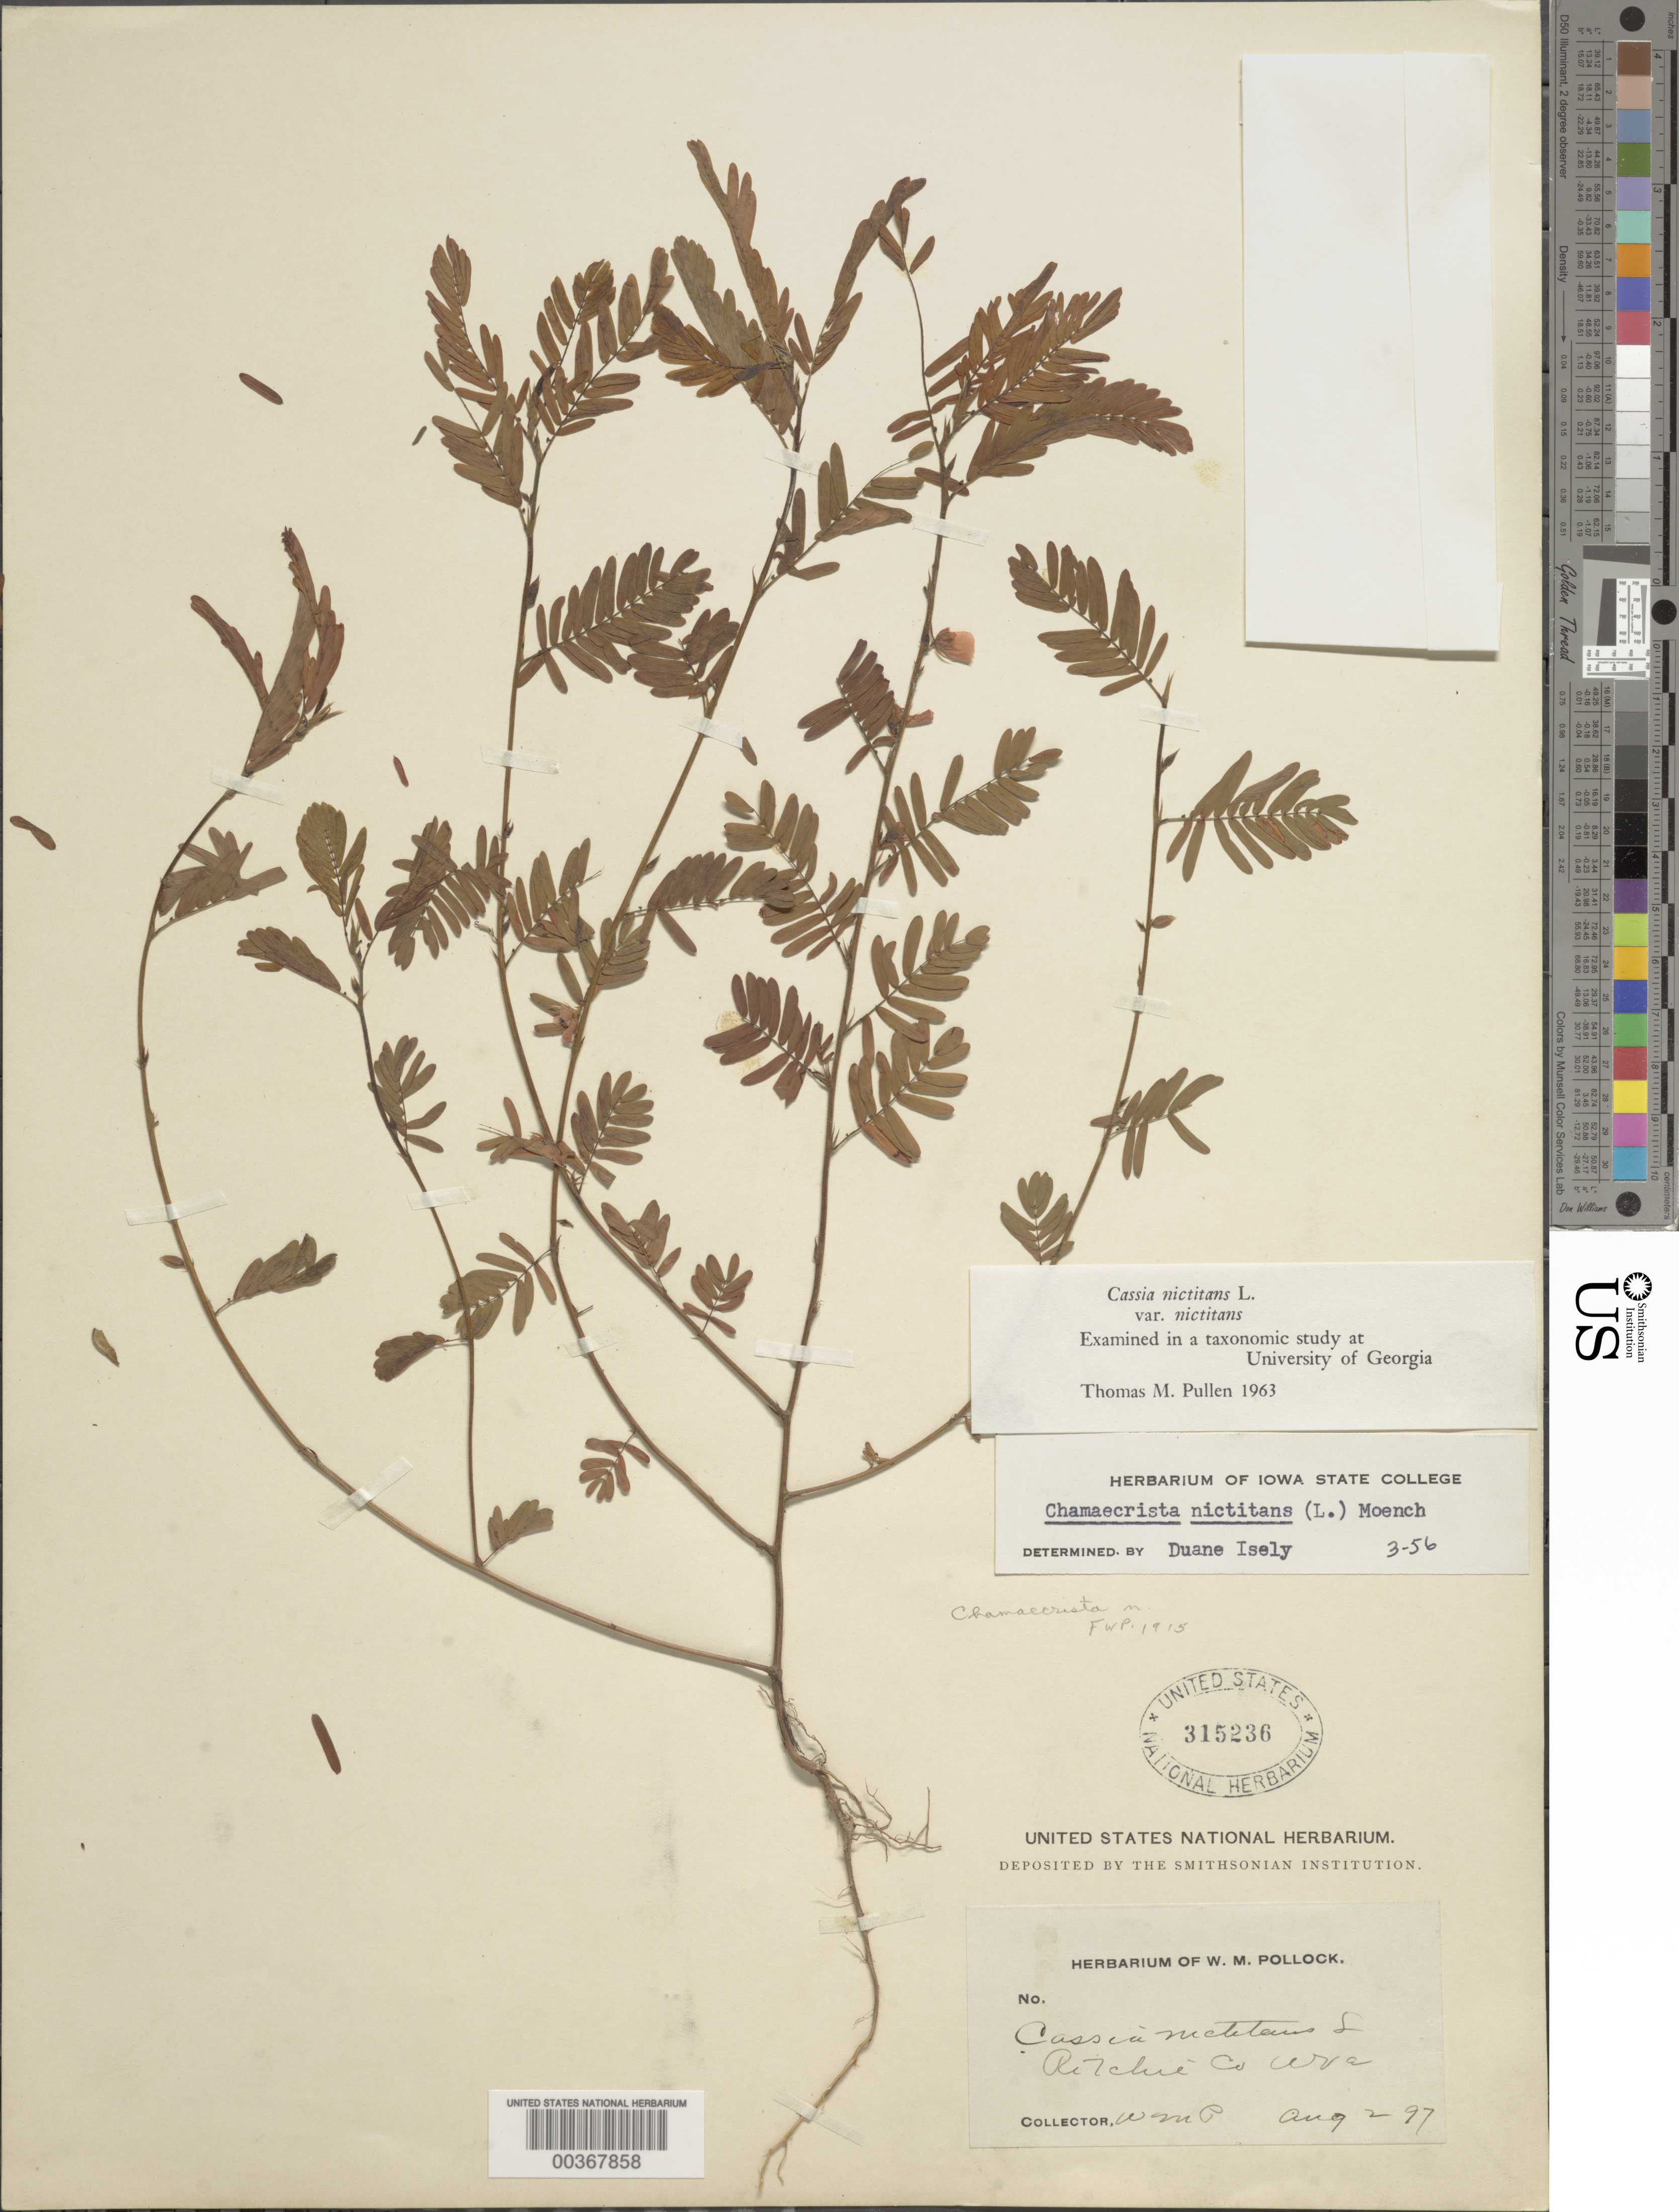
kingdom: Plantae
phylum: Tracheophyta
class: Magnoliopsida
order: Fabales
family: Fabaceae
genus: Chamaecrista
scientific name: Chamaecrista nictitans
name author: (L.) Moench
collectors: W. Pollack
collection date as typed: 02 Aug 1897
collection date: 1897-08-02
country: United States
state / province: West Virginia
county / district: Ritchie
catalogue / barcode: US 315236